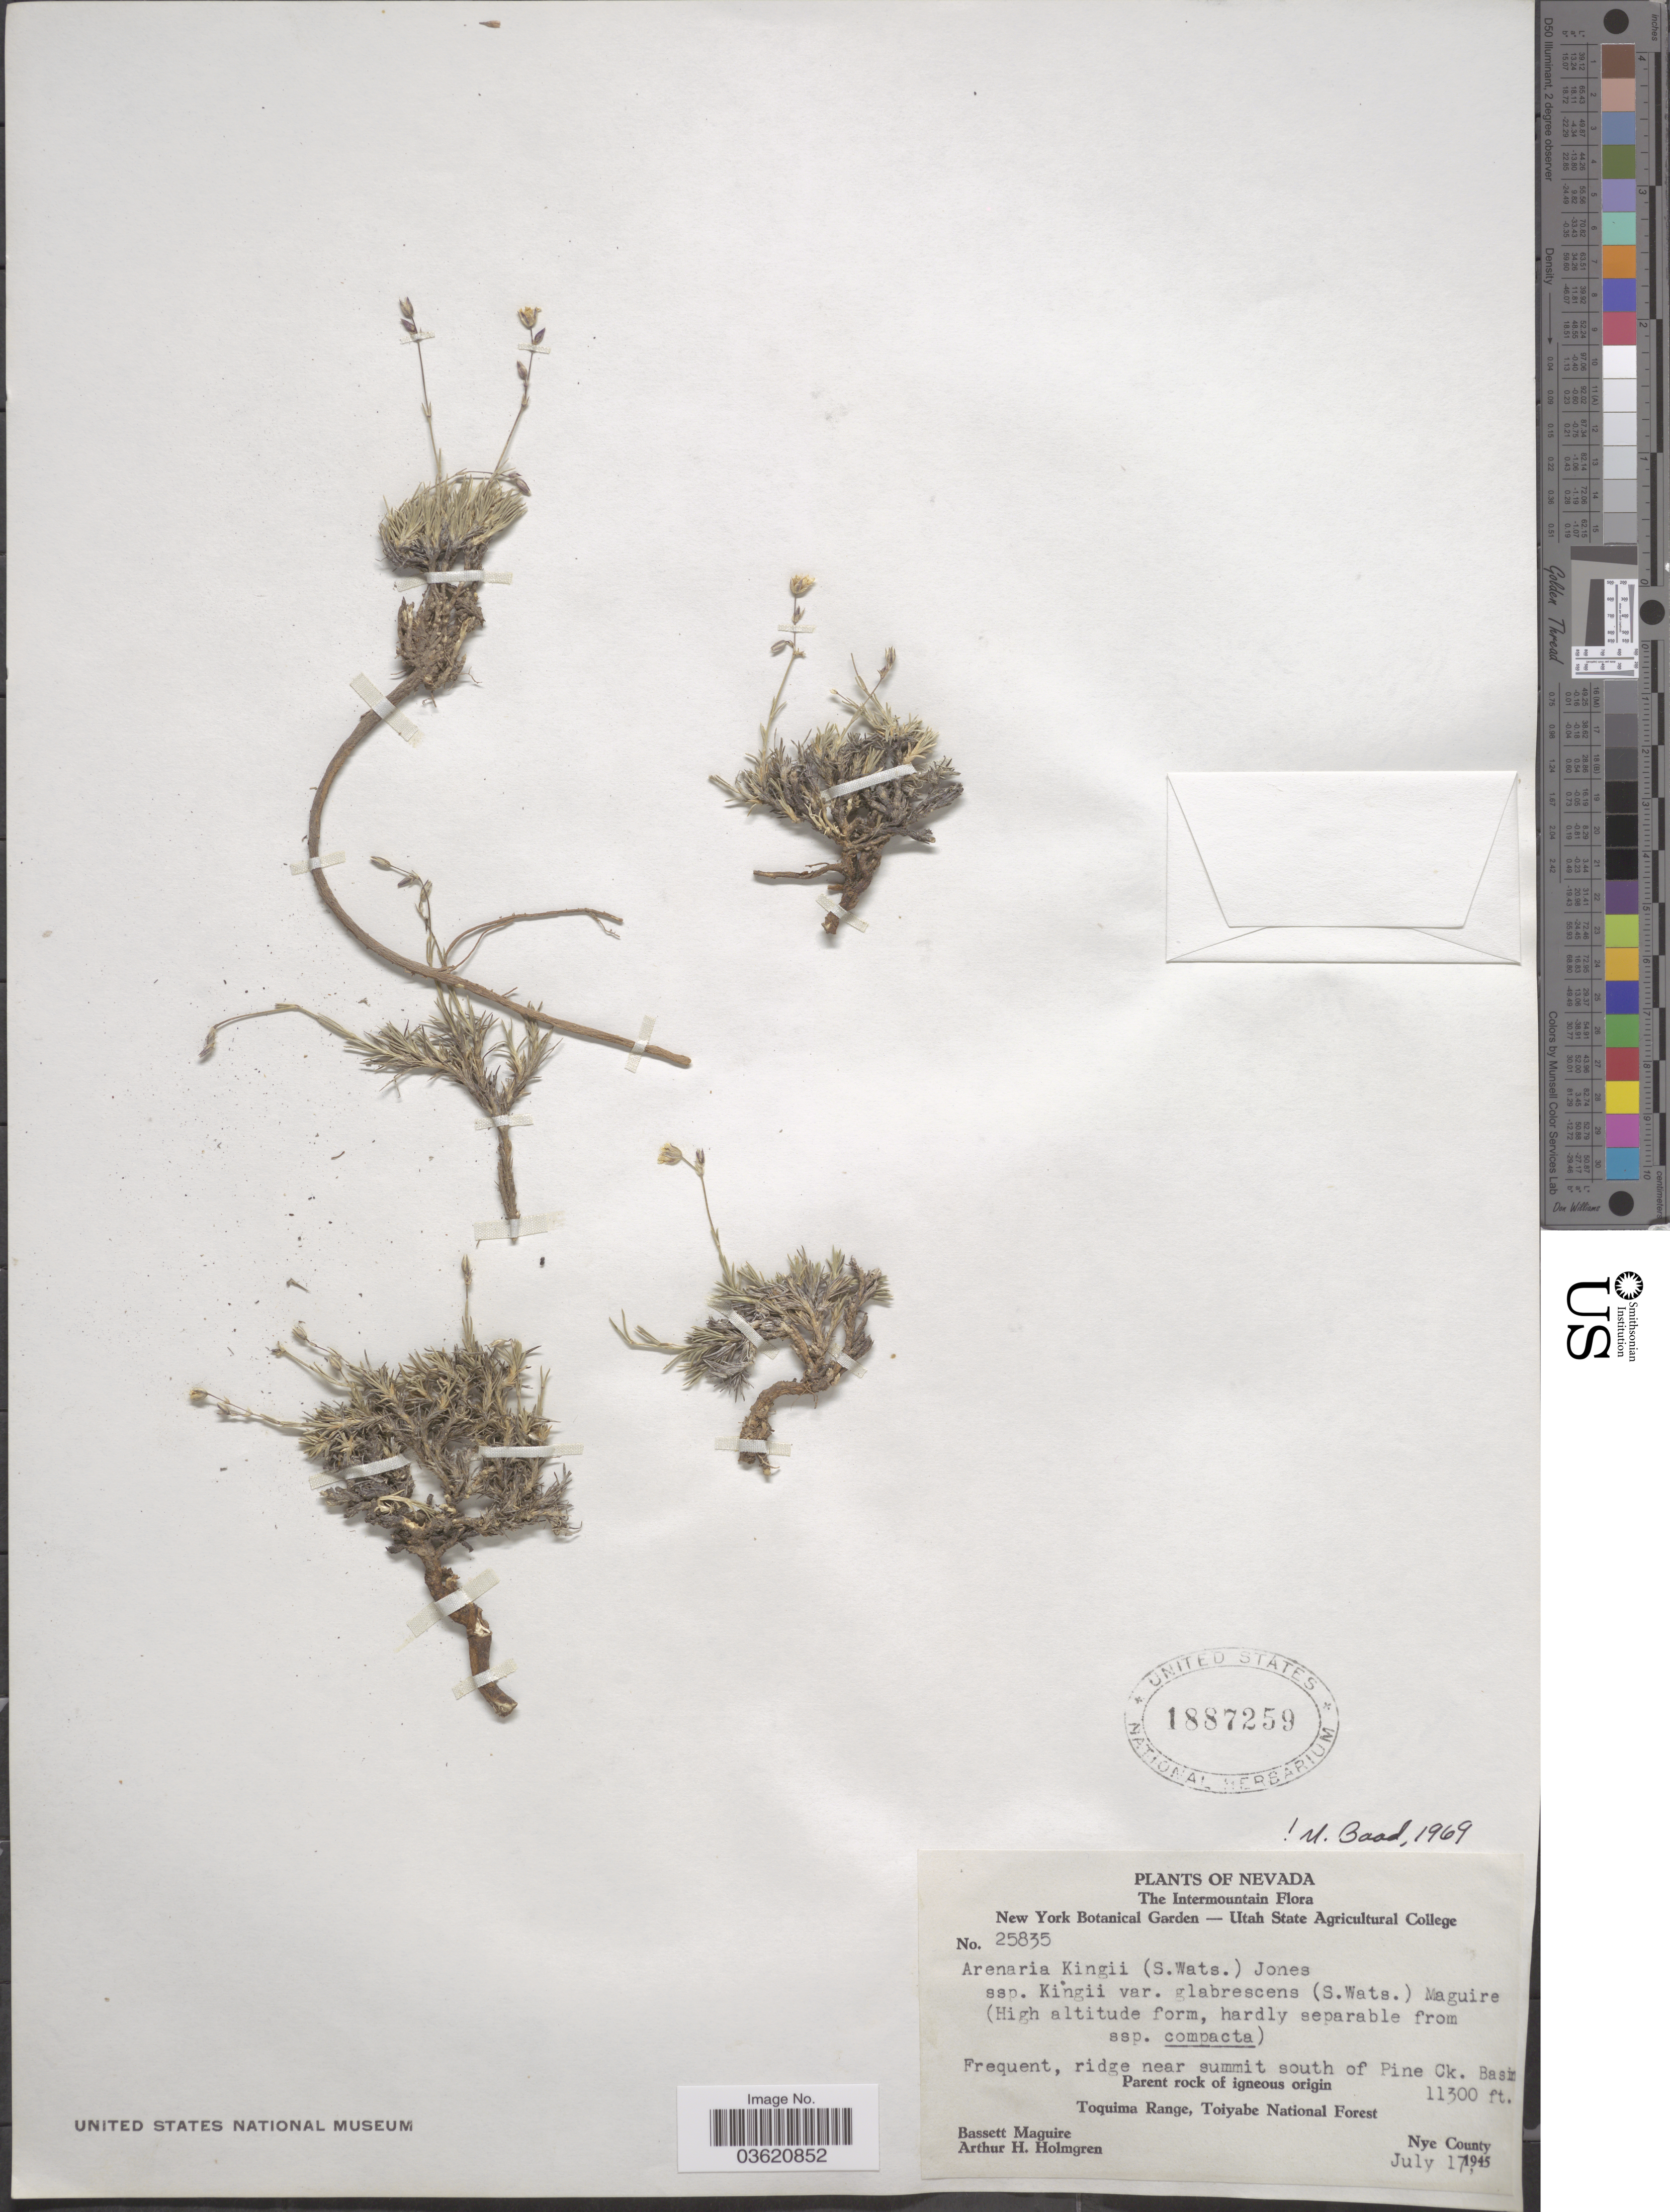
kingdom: Plantae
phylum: Tracheophyta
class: Magnoliopsida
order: Caryophyllales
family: Caryophyllaceae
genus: Eremogone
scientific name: Eremogone kingii var. glabrescens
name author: (S. Watson) Dorn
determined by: U.S. National Herbarium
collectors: B. Maguire & A. H. Holmgren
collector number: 25835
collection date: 1945-07-17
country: United States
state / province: Nevada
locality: The Intermountain. Ridge near summit south of Pine Ck. Basin. Toquima Range, Toiyabe National Forest. Nye County.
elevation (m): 3444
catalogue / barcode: US 1887259